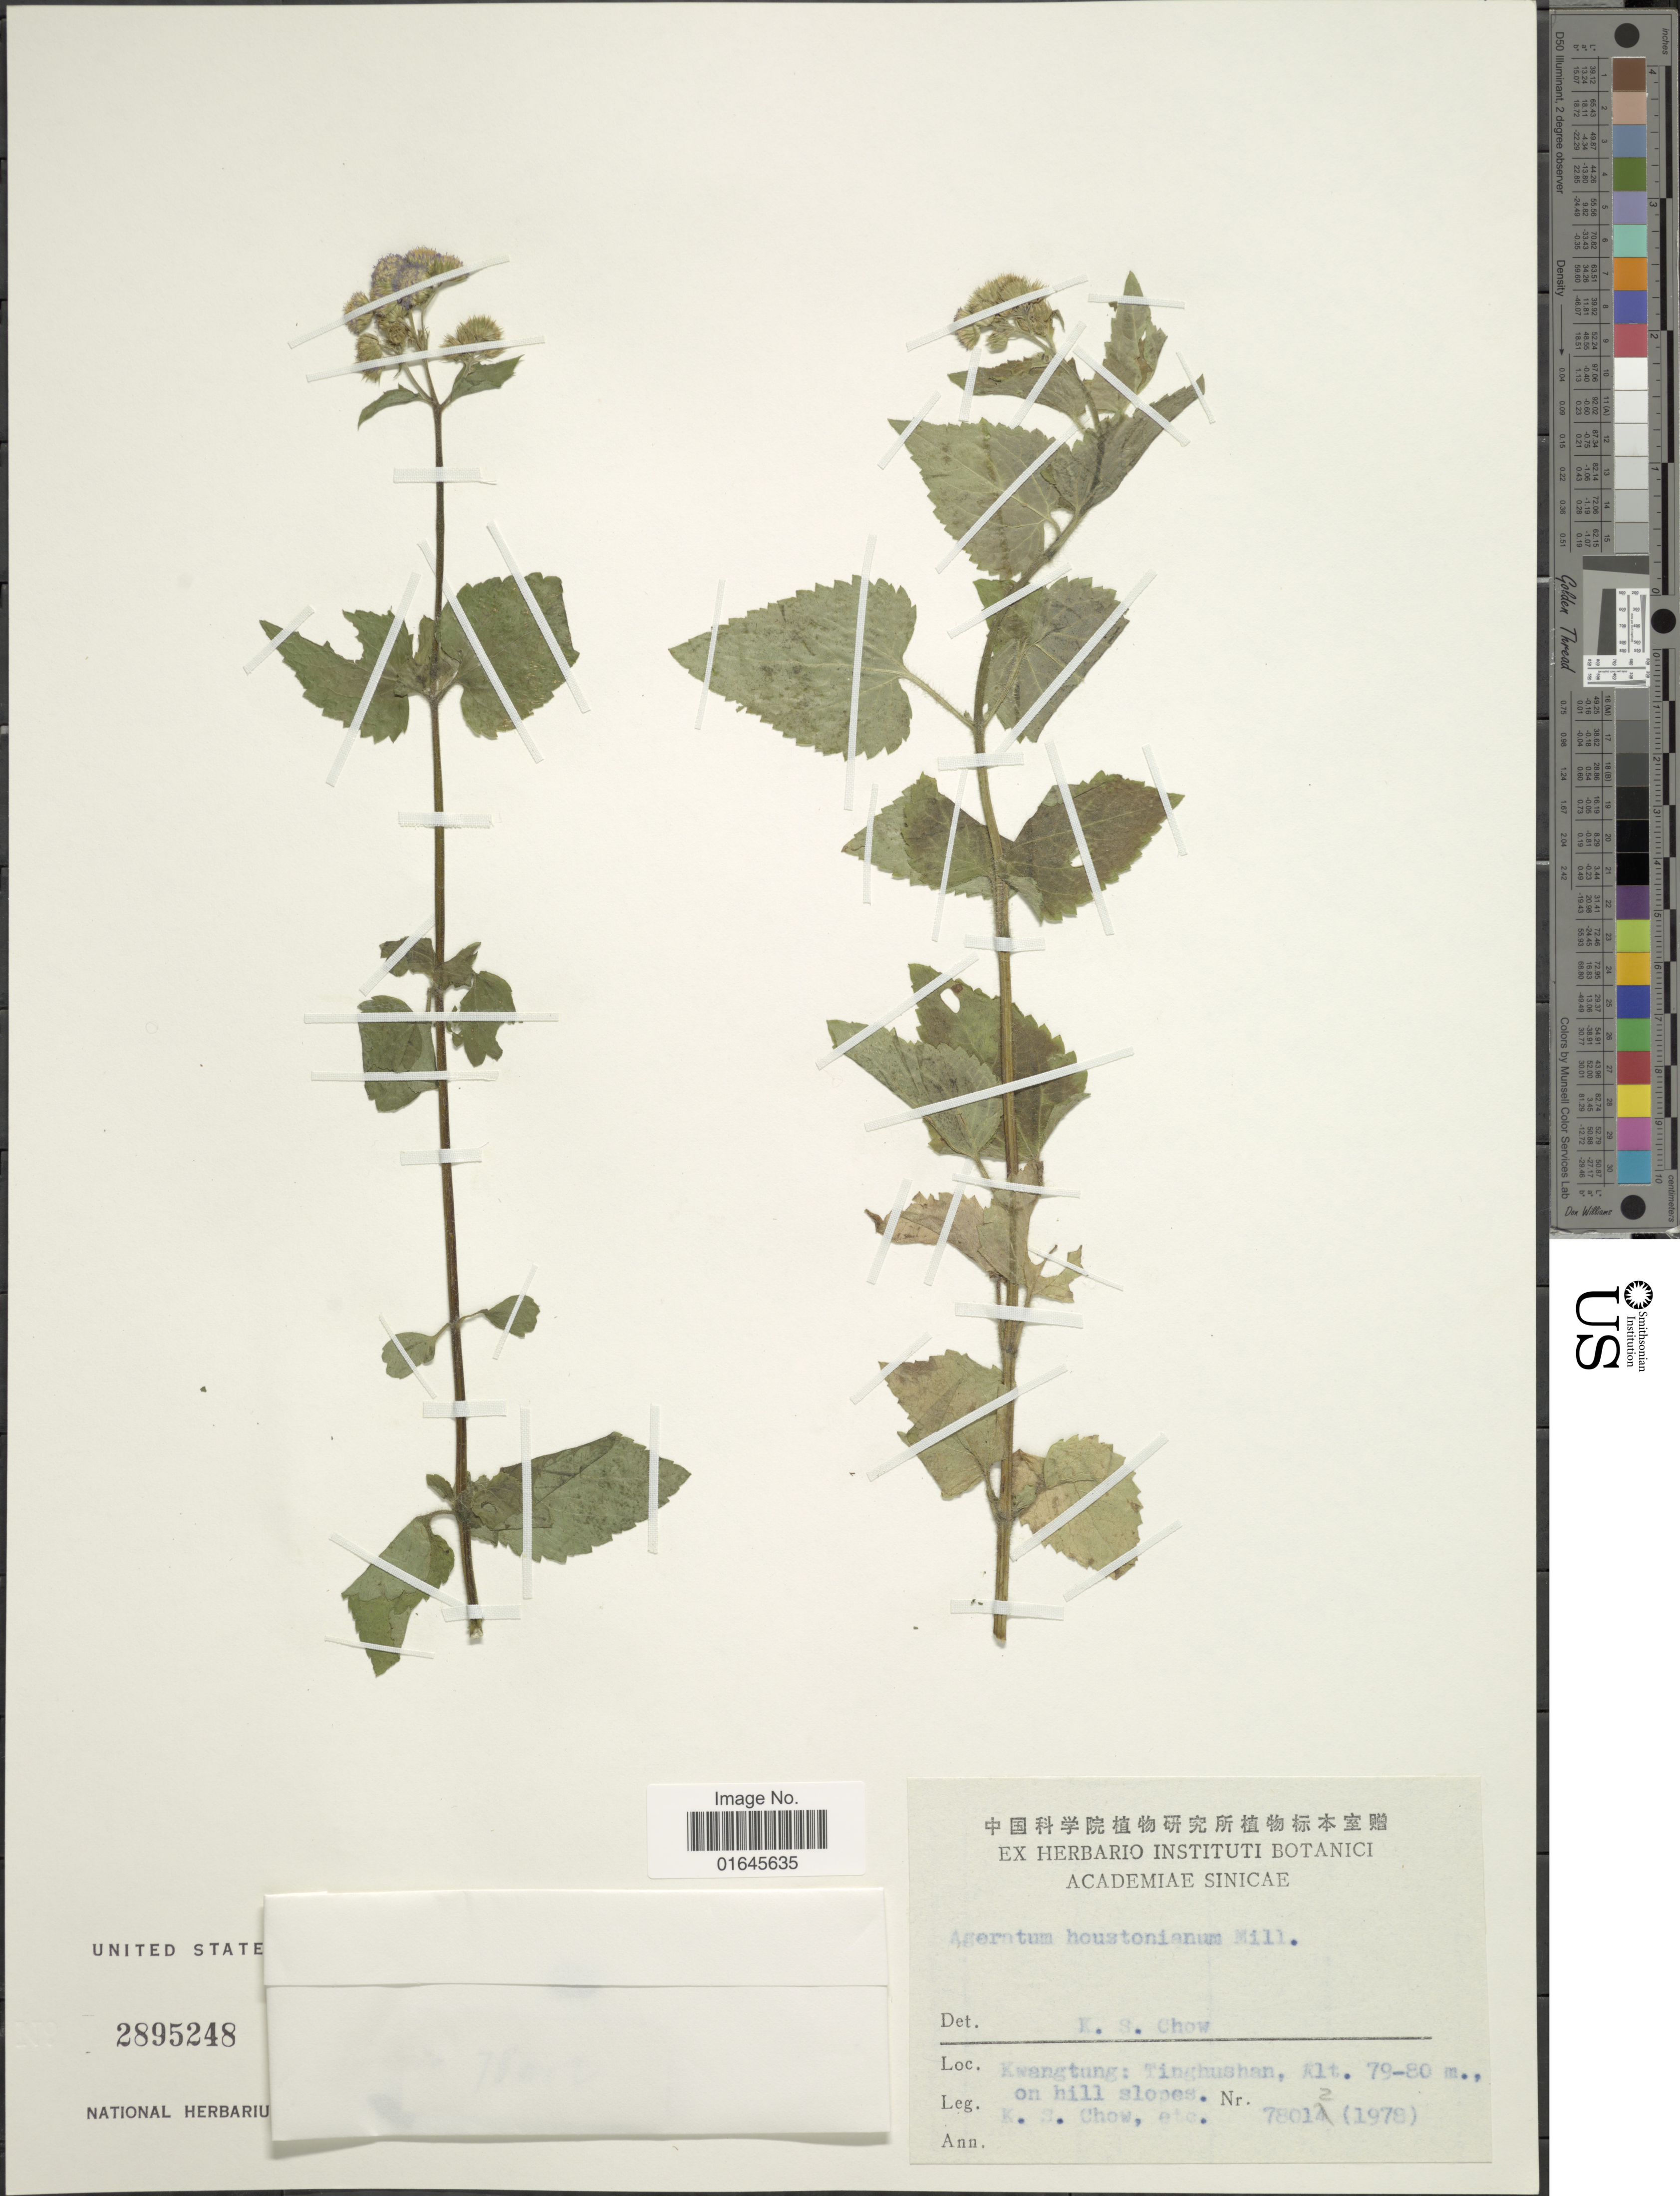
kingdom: Plantae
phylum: Tracheophyta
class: Magnoliopsida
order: Asterales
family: Asteraceae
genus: Ageratum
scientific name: Ageratum houstonianum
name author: Mill.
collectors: K. S. Chow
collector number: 78012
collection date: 1978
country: China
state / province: Guangdong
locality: Kwangtung: Tingushan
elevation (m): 79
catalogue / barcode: US 2895248